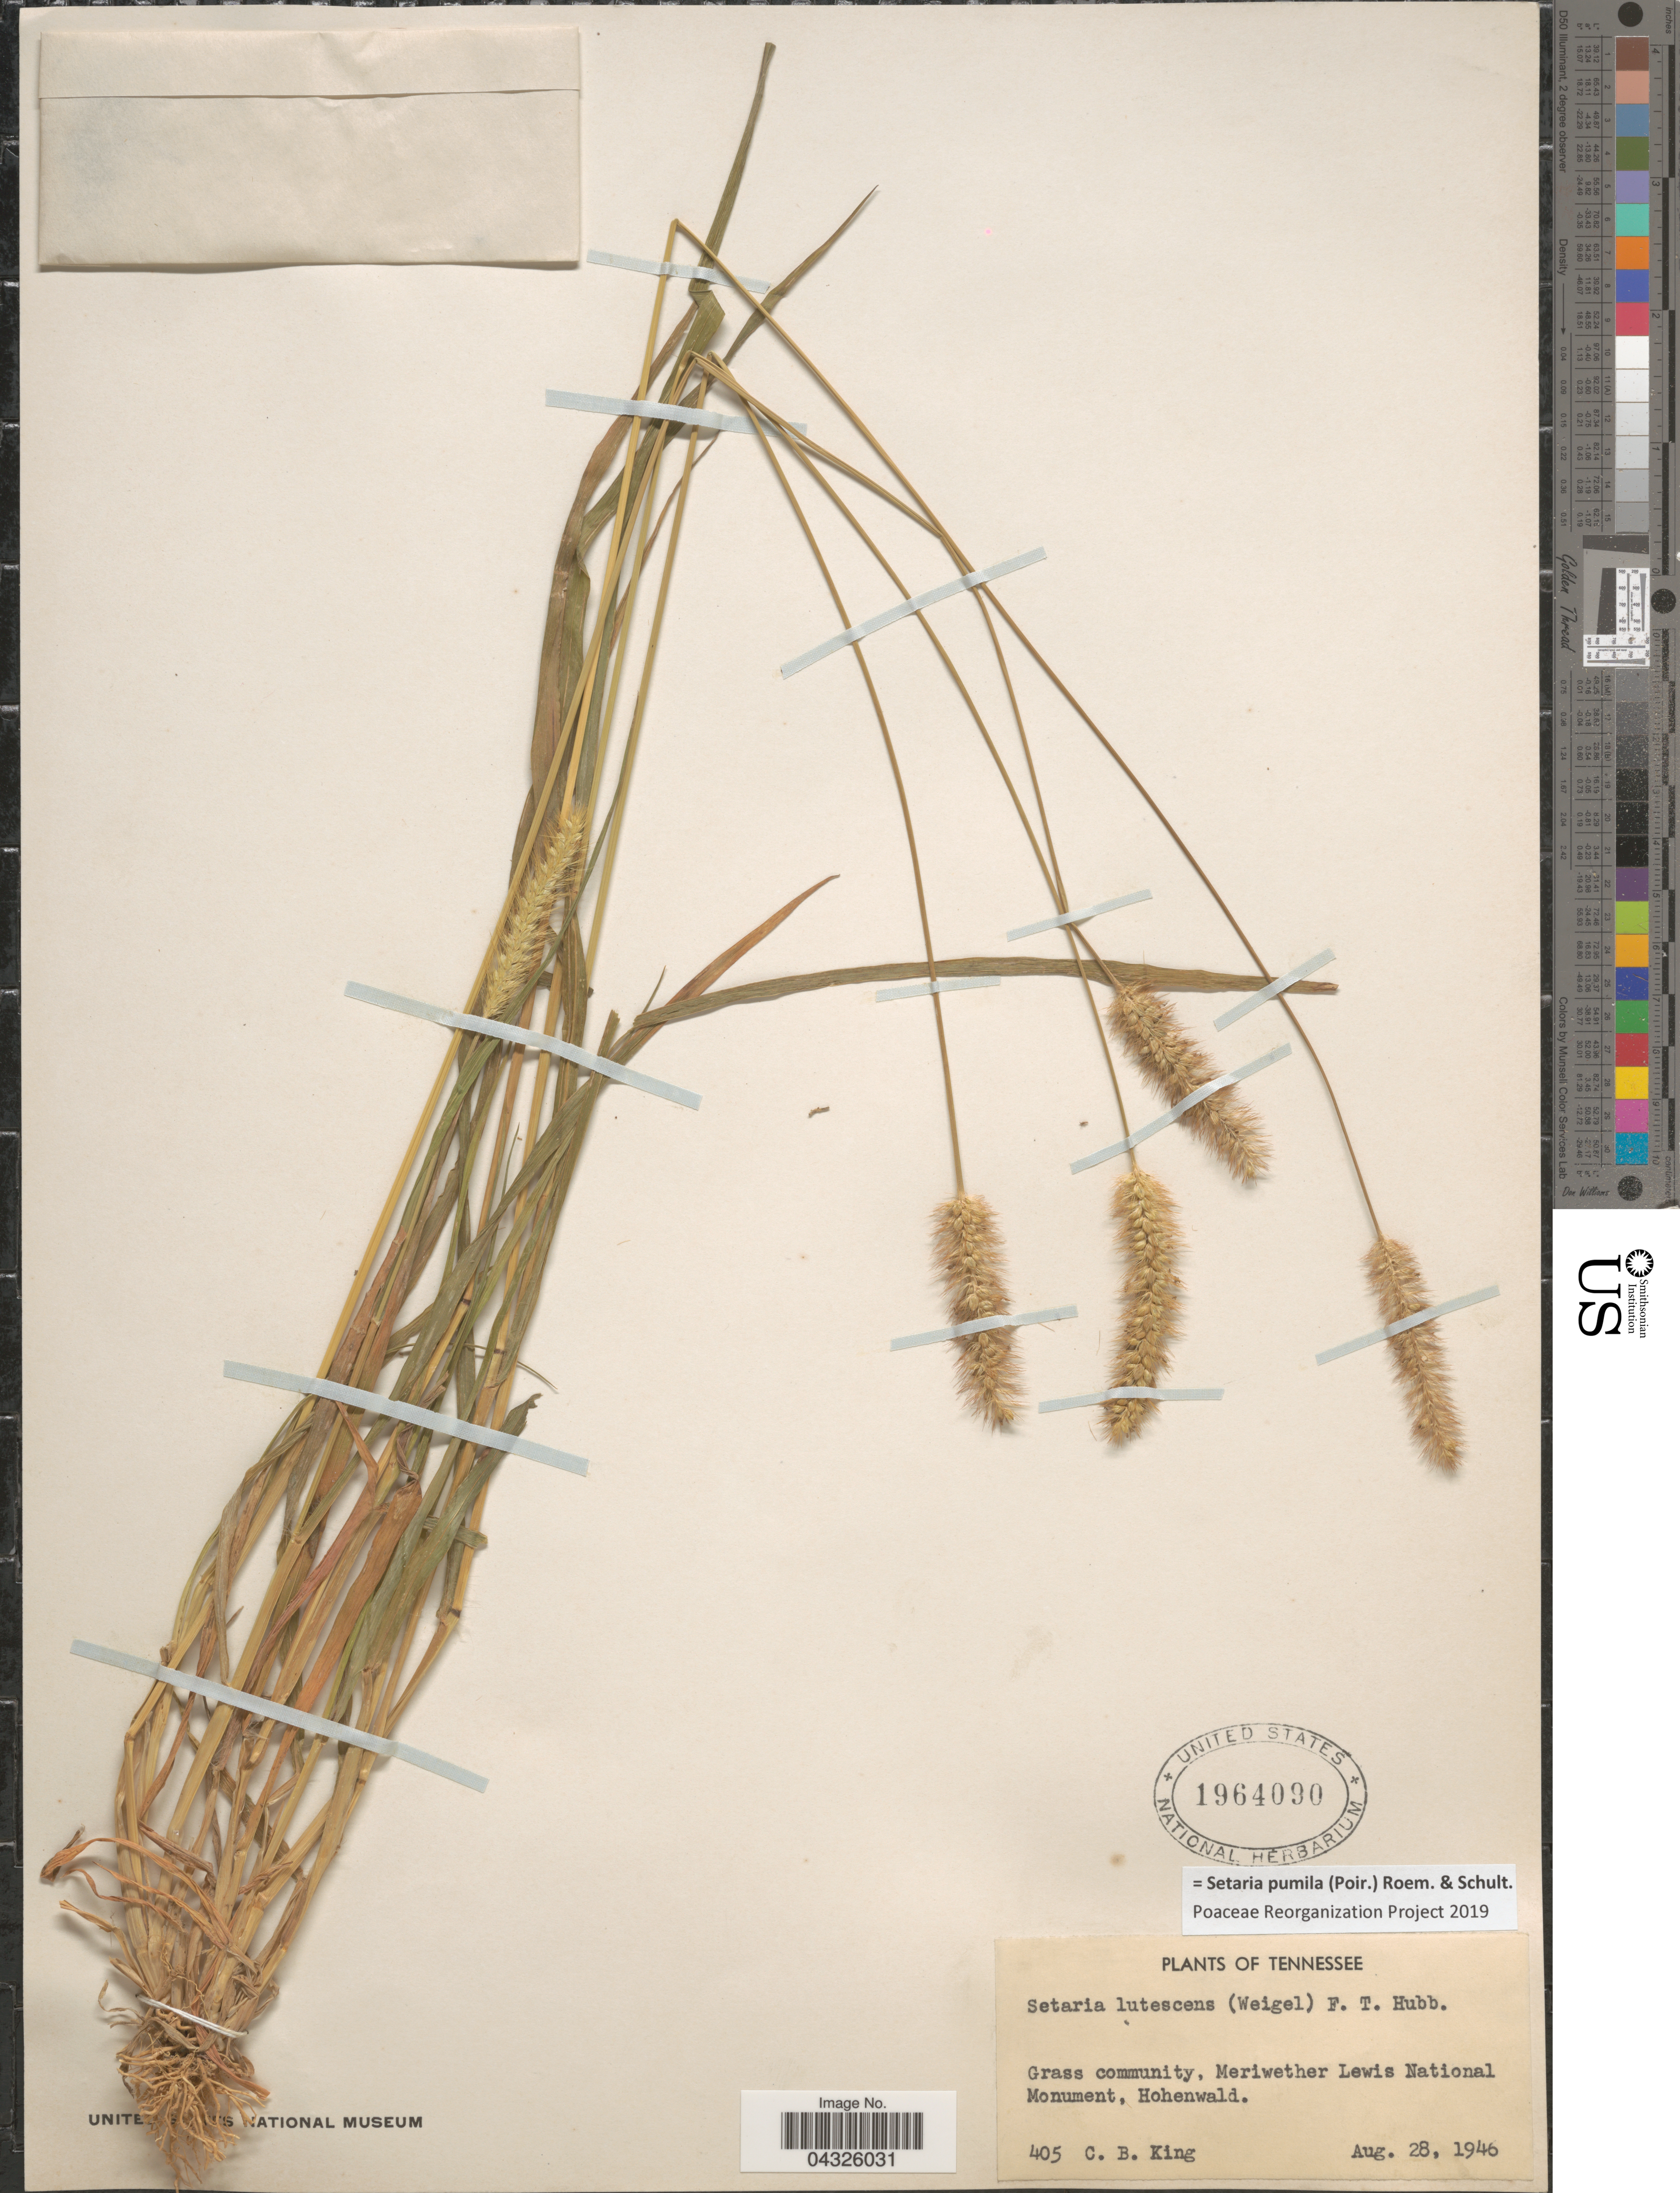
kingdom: Plantae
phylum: Tracheophyta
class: Liliopsida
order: Poales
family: Poaceae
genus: Setaria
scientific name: Setaria pumila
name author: (Poir.) Roem. & Schult.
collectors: C. King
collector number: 405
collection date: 1946-08-28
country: United States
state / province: Tennessee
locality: Grass community, Meriwether Lewis National Monument, Hohenwald.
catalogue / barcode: US 1964090